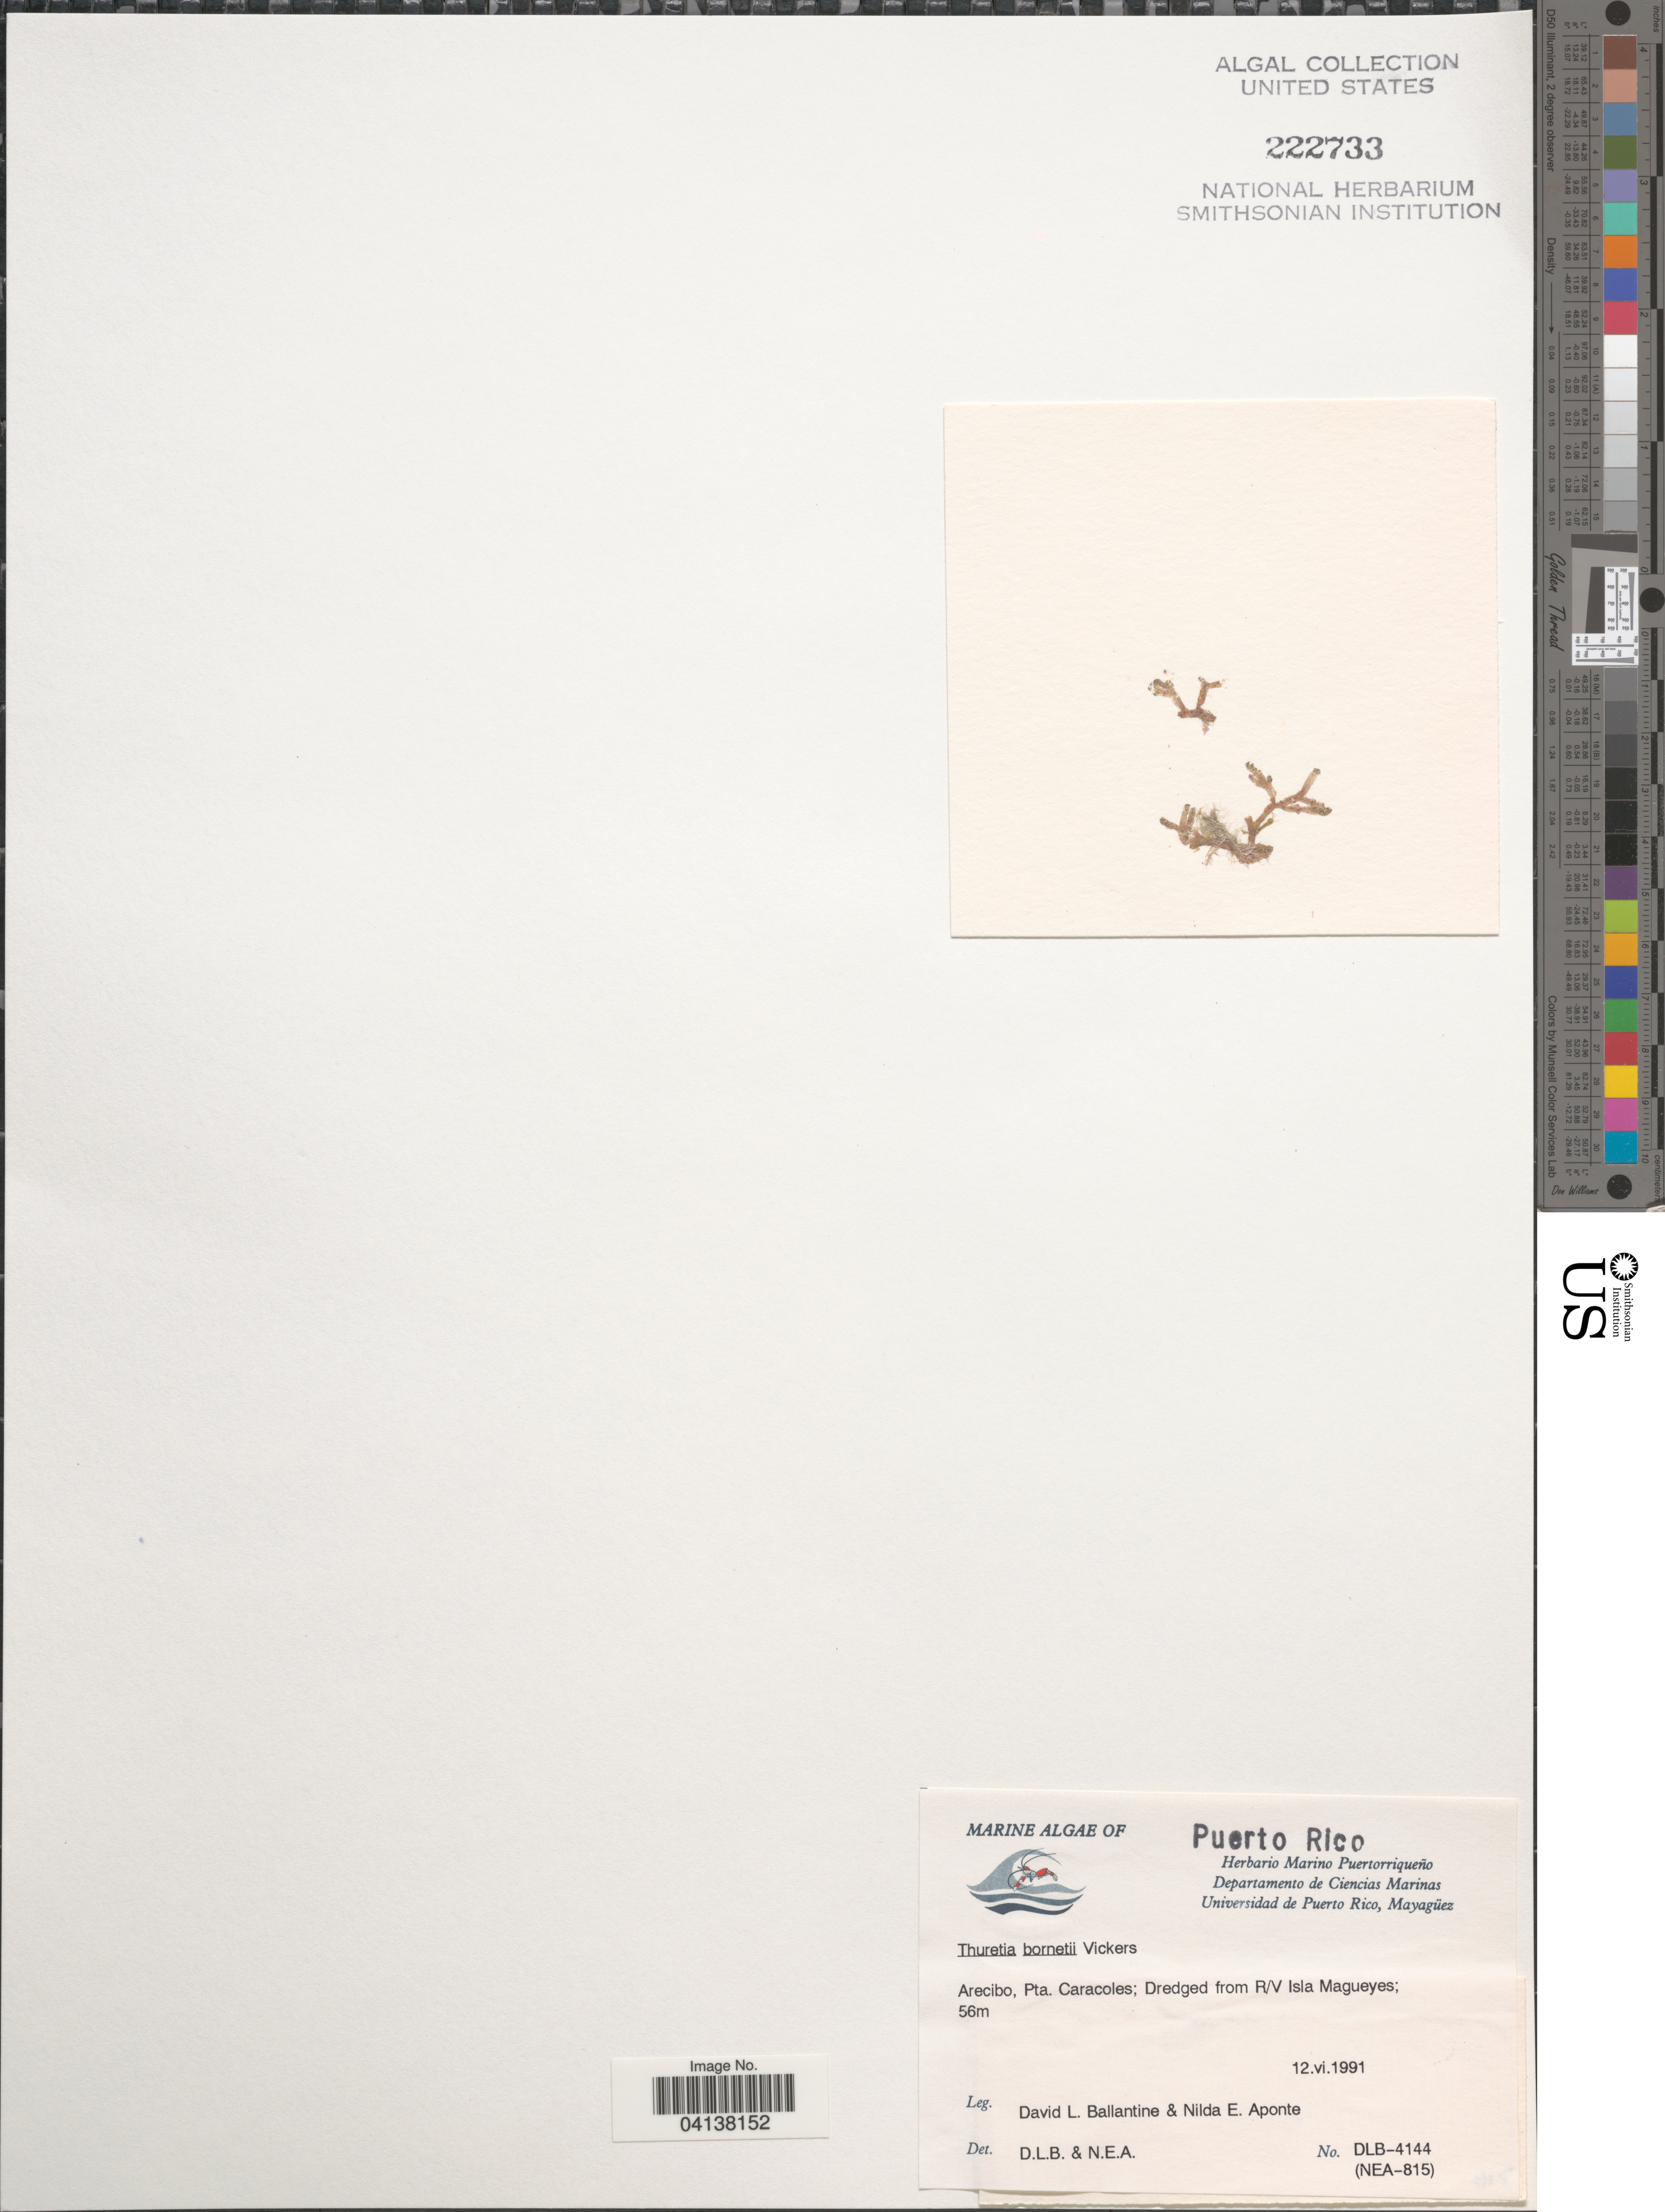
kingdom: Plantae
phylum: Rhodophyta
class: Florideophyceae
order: Ceramiales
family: Dasyaceae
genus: Thuretia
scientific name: Thuretia bornetii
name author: Vickers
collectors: D.L. Ballantine & N. E. Aponte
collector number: DLB-4144/(NEA-815)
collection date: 1991-06-12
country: Puerto Rico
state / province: Arecibo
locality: Pta. Caracoles; Dredged from R/V Isla Magueyes.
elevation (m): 56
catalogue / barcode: US 222733